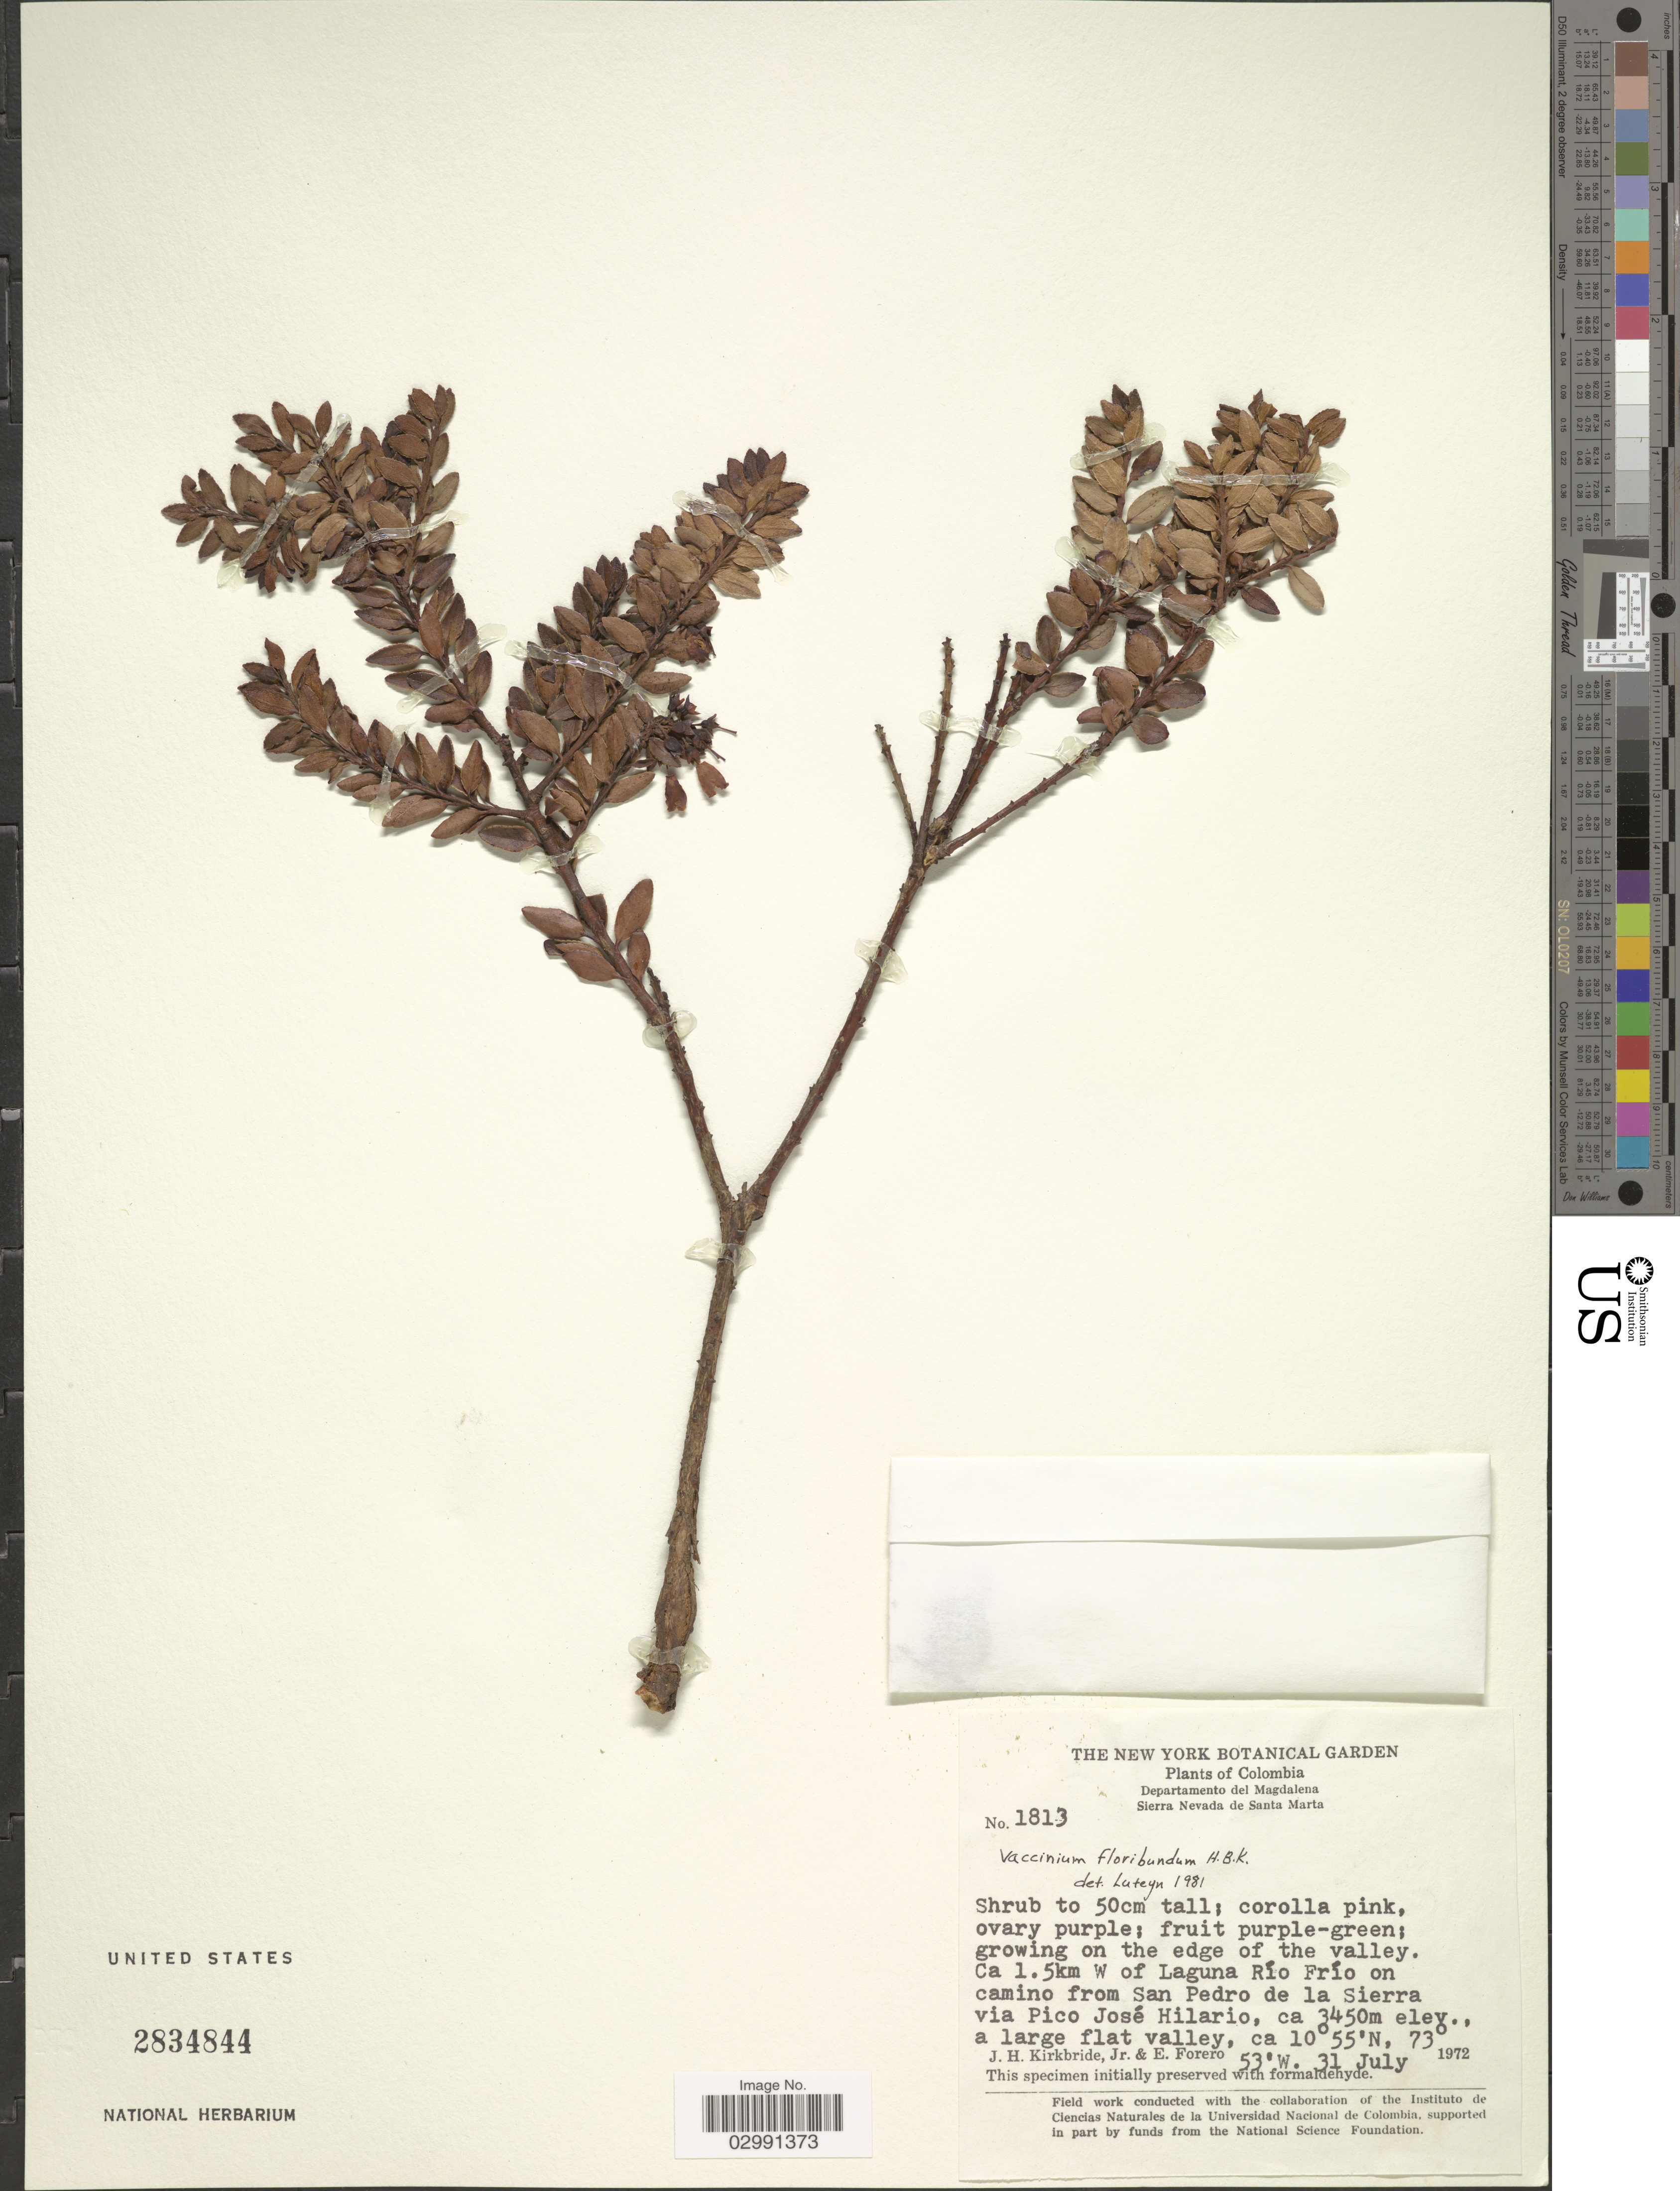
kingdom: Plantae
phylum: Tracheophyta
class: Magnoliopsida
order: Ericales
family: Ericaceae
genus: Vaccinium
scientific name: Vaccinium floribundum var. floribundum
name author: Kunth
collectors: J. H. Kirkbride & E. Forero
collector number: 1813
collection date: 1972-07-31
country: Colombia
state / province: Magdalena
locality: Departamento del Magdalena. Sierra Nevada de Santa Marta. On the edge of the valley. Ca 1.5km W of Laguna Río Frío on camino from San Pedro de la Sierra via Pico José Hilario, a large flat valley.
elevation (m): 3450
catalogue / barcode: US 2834844